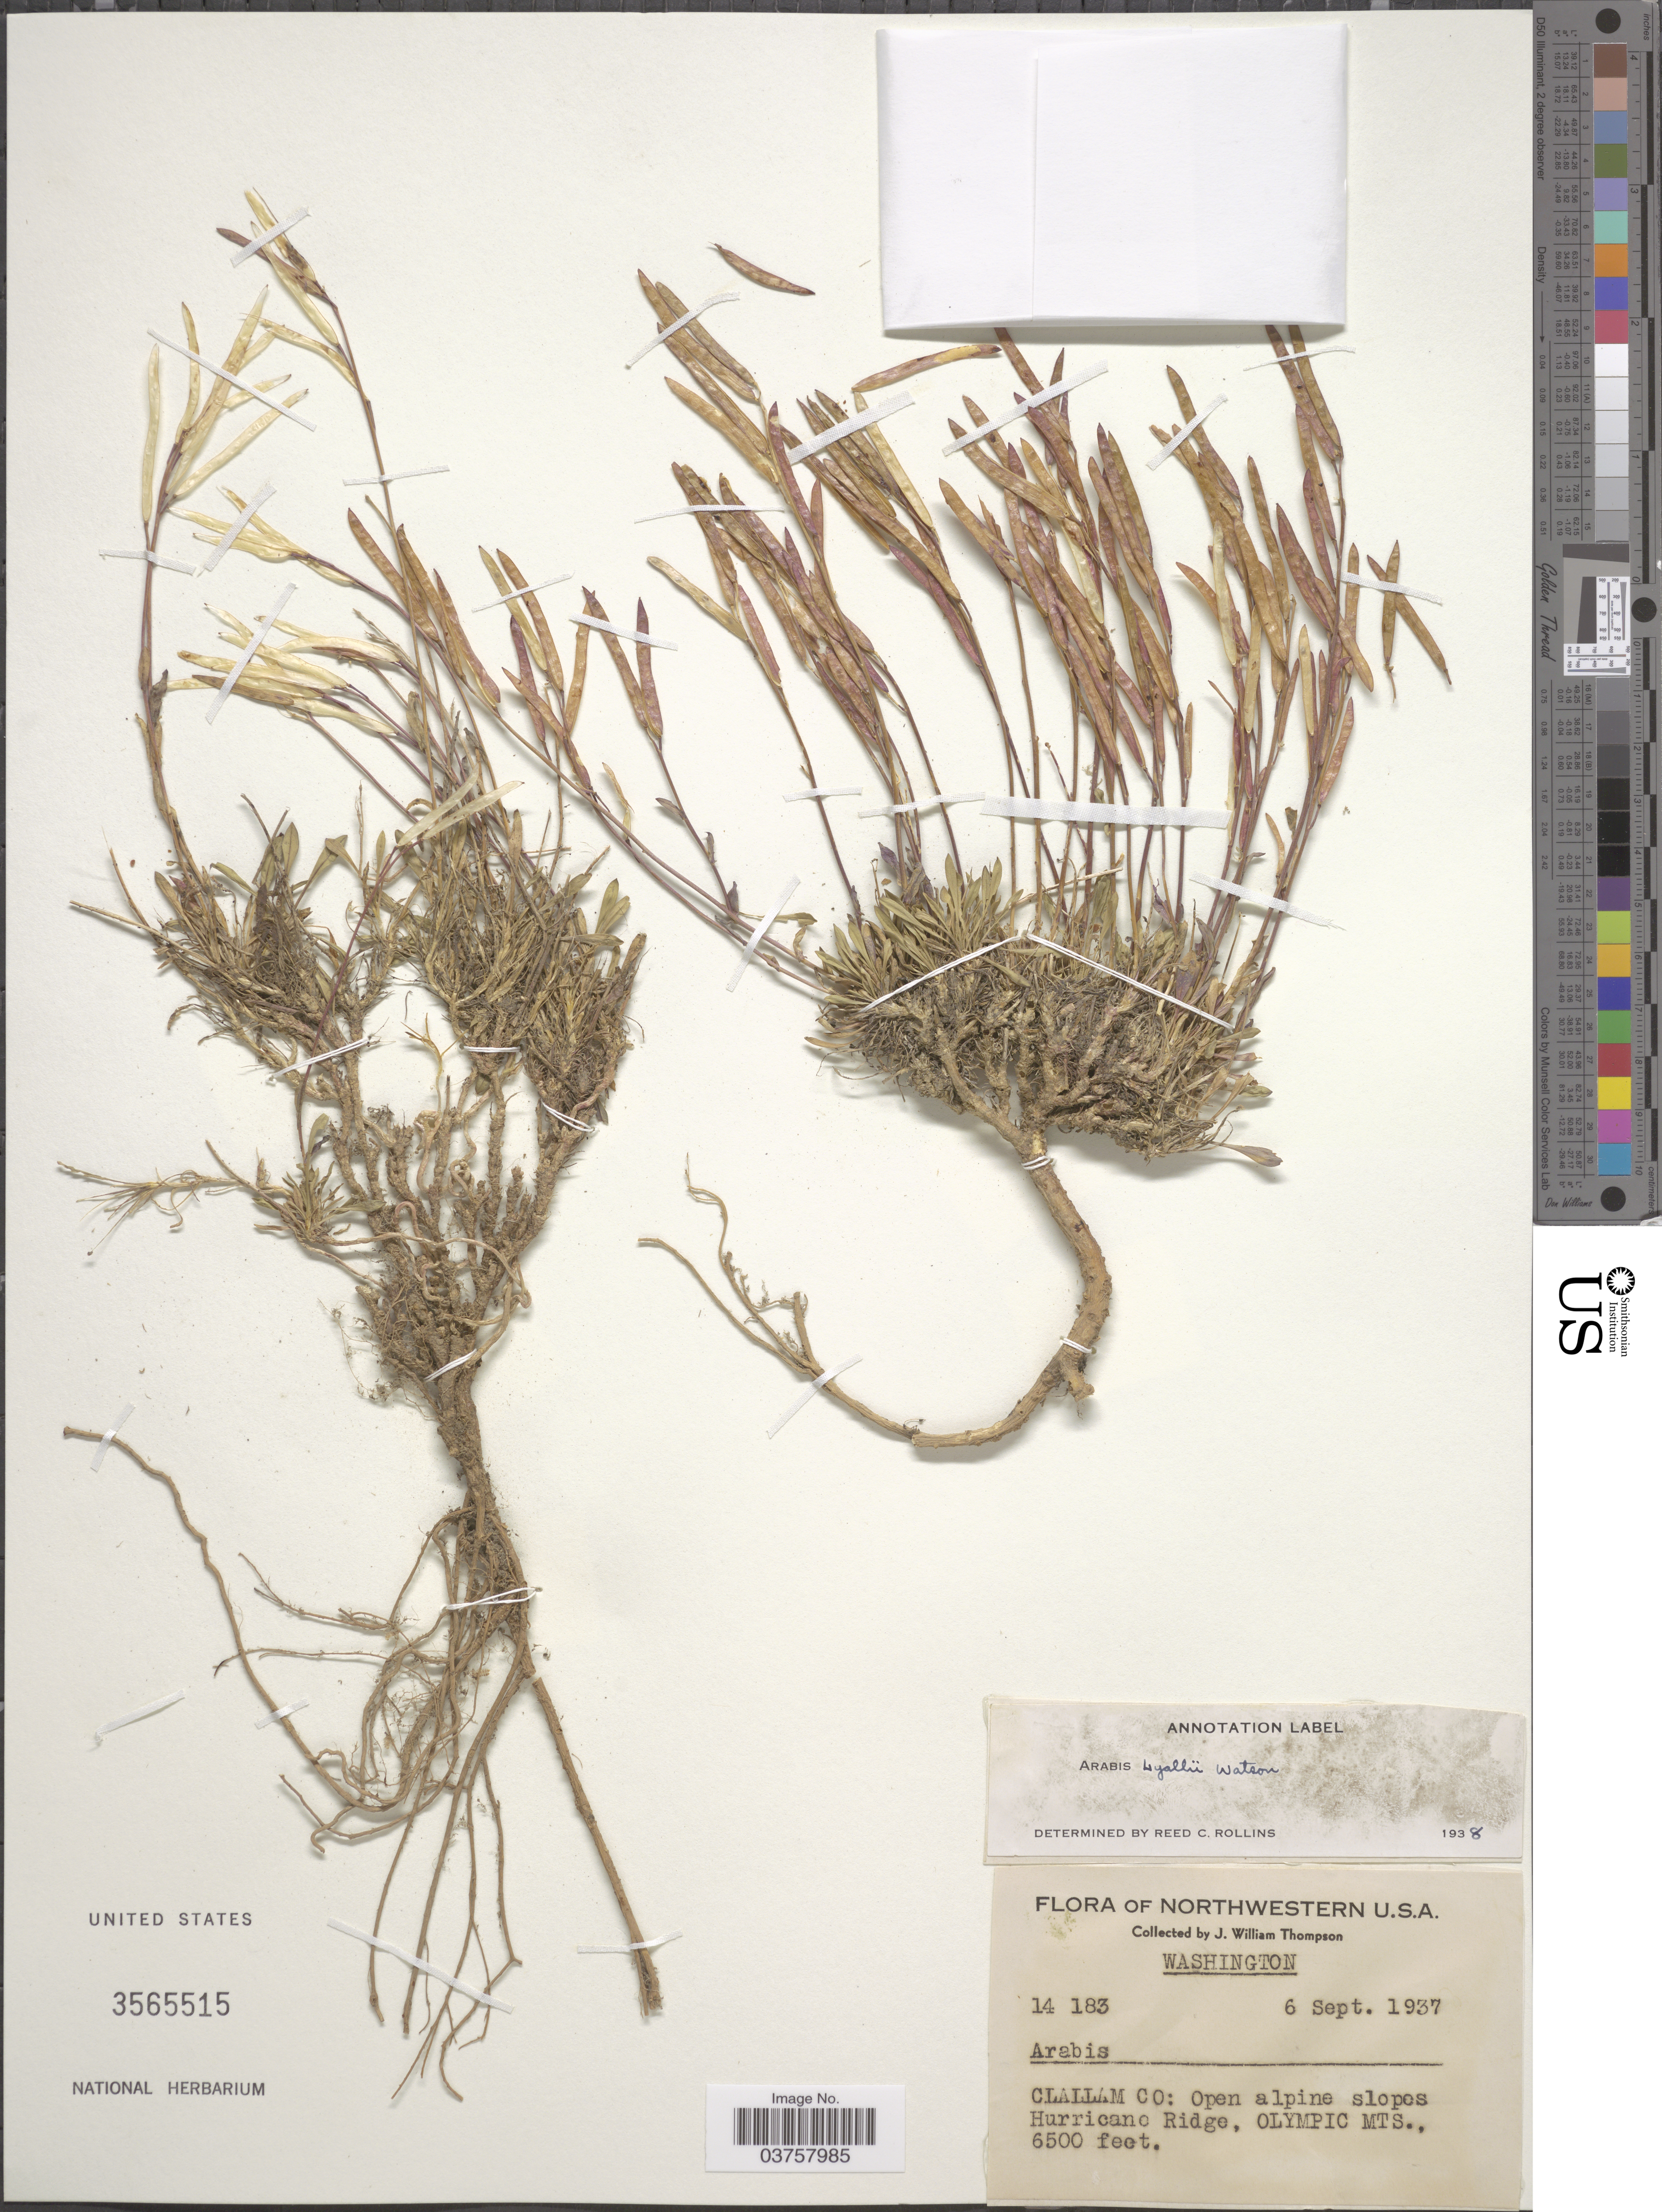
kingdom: Plantae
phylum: Tracheophyta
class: Magnoliopsida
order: Brassicales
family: Brassicaceae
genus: Arabis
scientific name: Arabis lyallii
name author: S. Watson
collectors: J. W. Thompson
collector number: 14183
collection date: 1937-09-06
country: United States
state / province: Washington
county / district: Clallam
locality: Northwestern U.S.A. Clallam Co: Open alpine slopes Hurricane Ridge, Olympic Mts.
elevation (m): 1981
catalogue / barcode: US 3565515